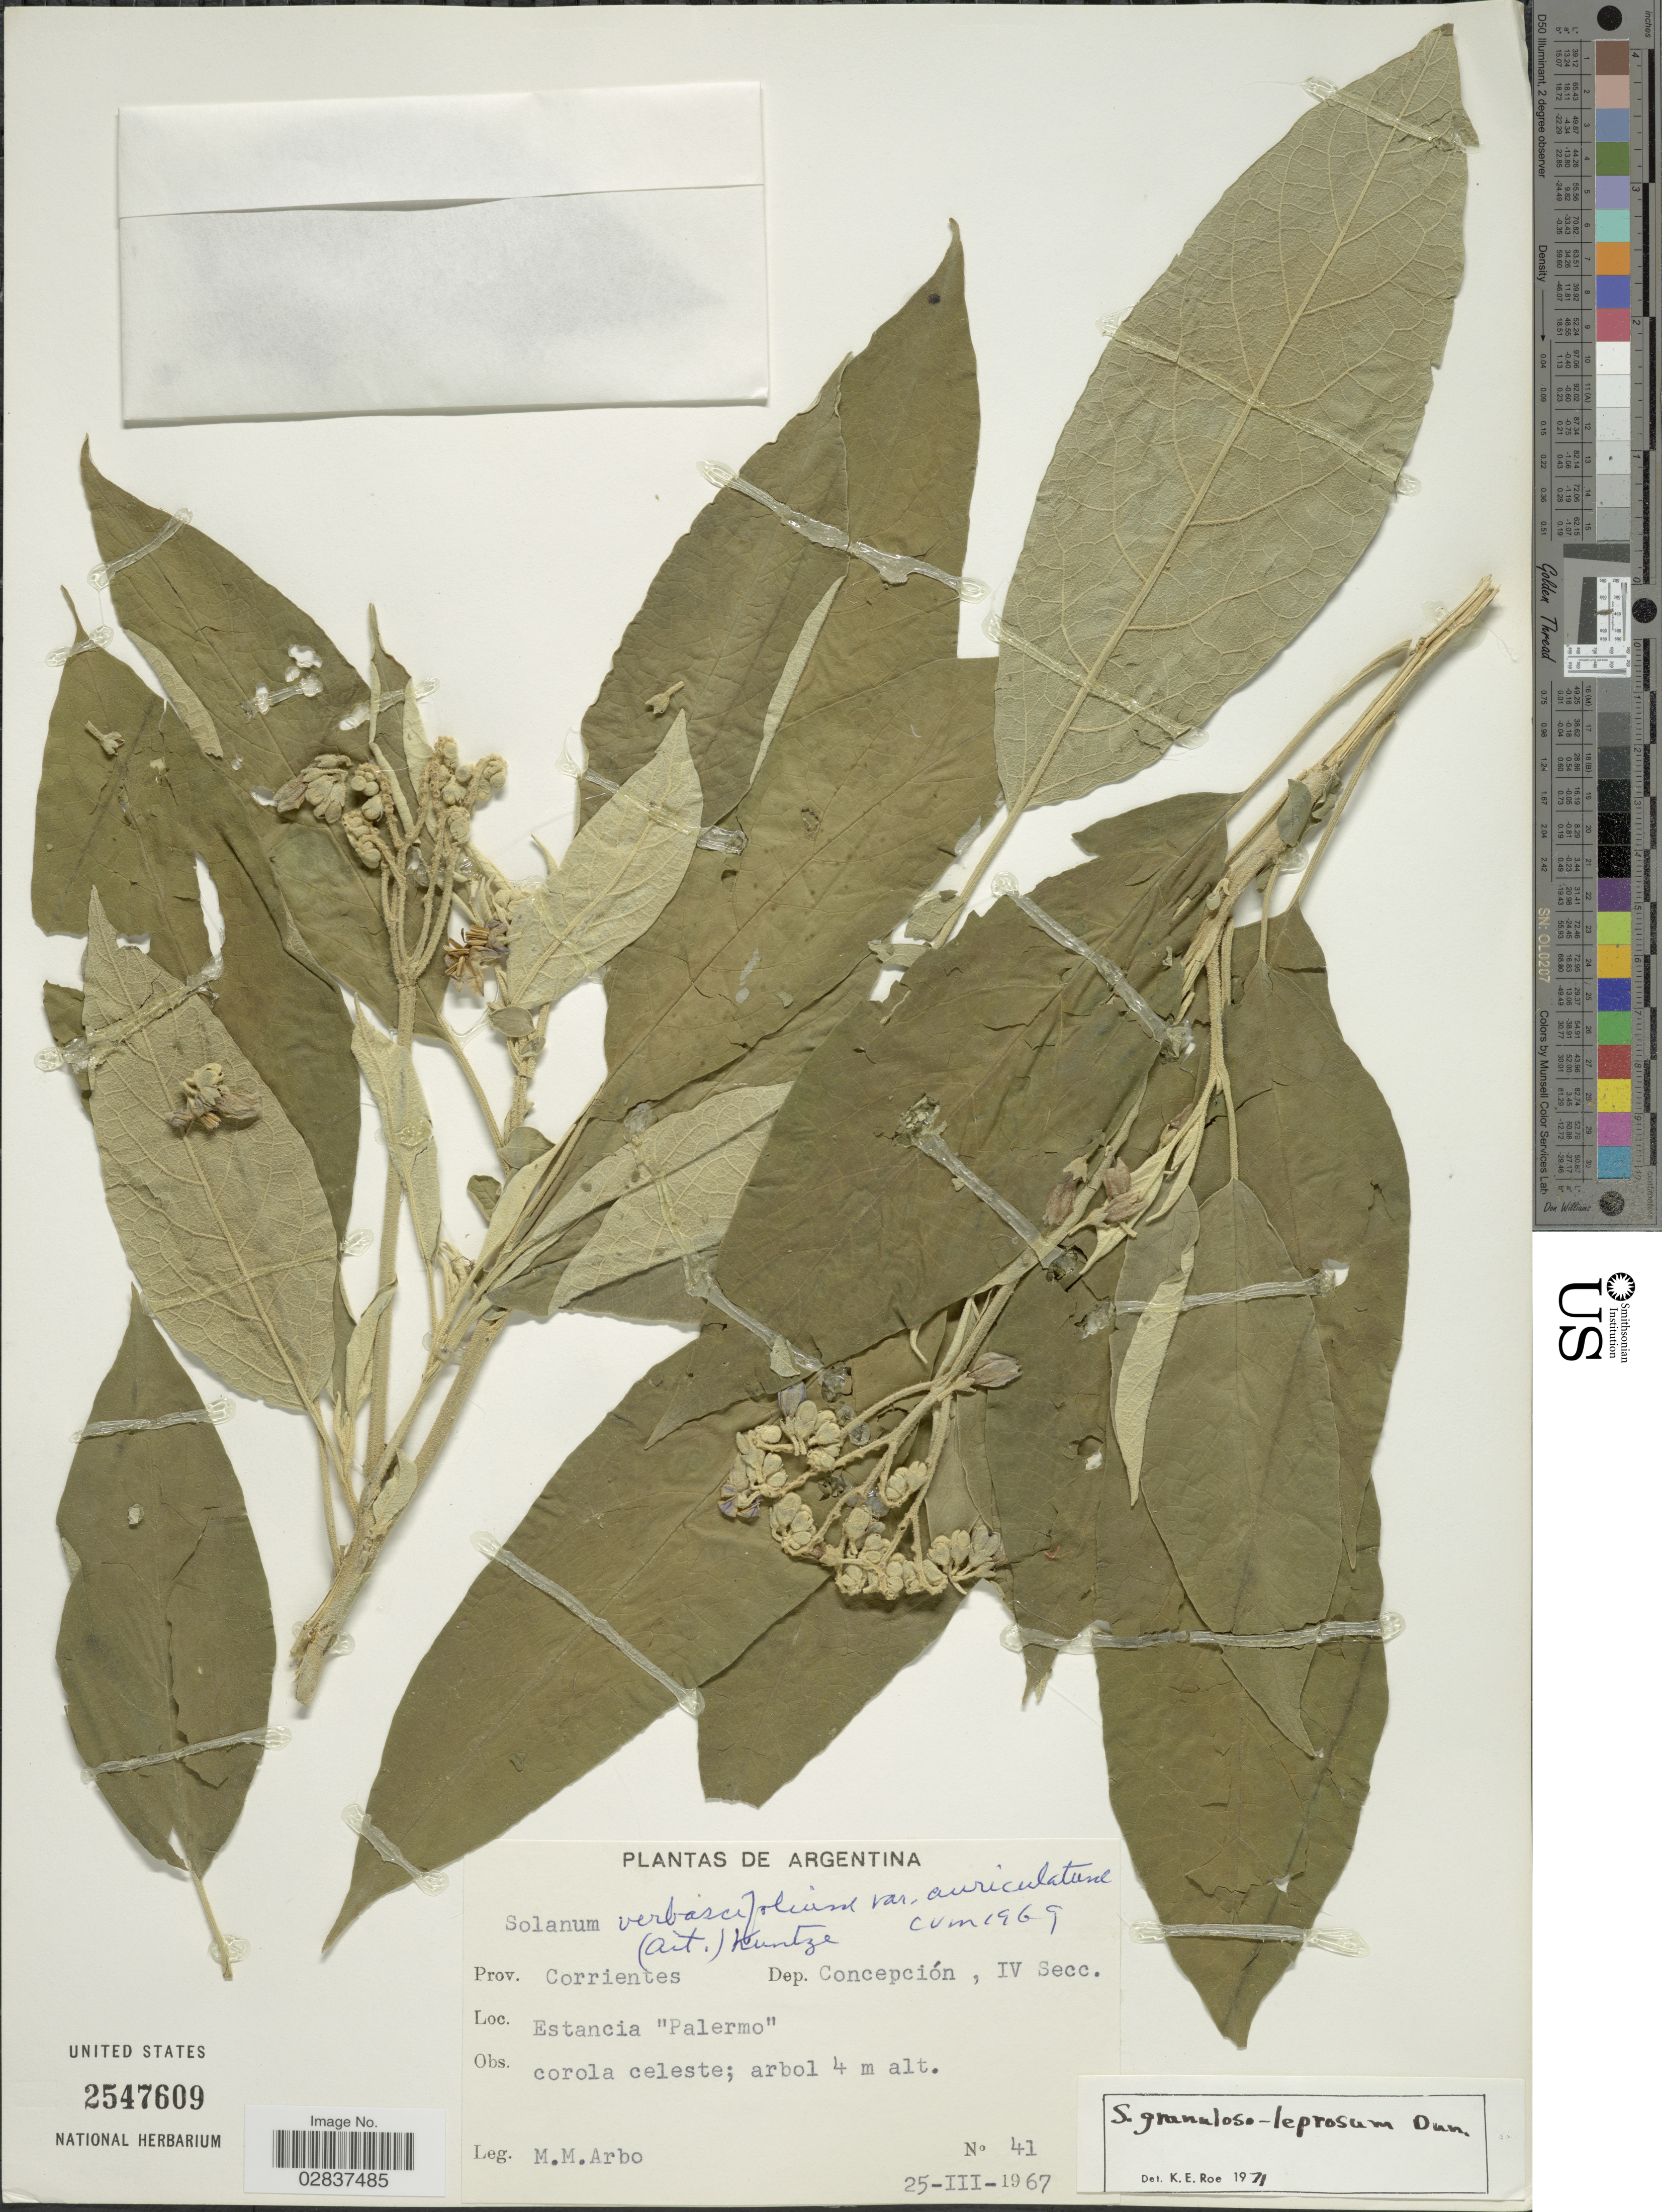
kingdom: Plantae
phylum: Tracheophyta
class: Magnoliopsida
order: Solanales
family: Solanaceae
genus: Solanum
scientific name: Solanum granuloso-leprosum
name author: Dunal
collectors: M. M. Arbo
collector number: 41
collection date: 1967-03-25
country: Argentina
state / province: Corrientes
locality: Dep. Concepión, IV Secc. Estancia "Palermo".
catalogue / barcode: US 2547609